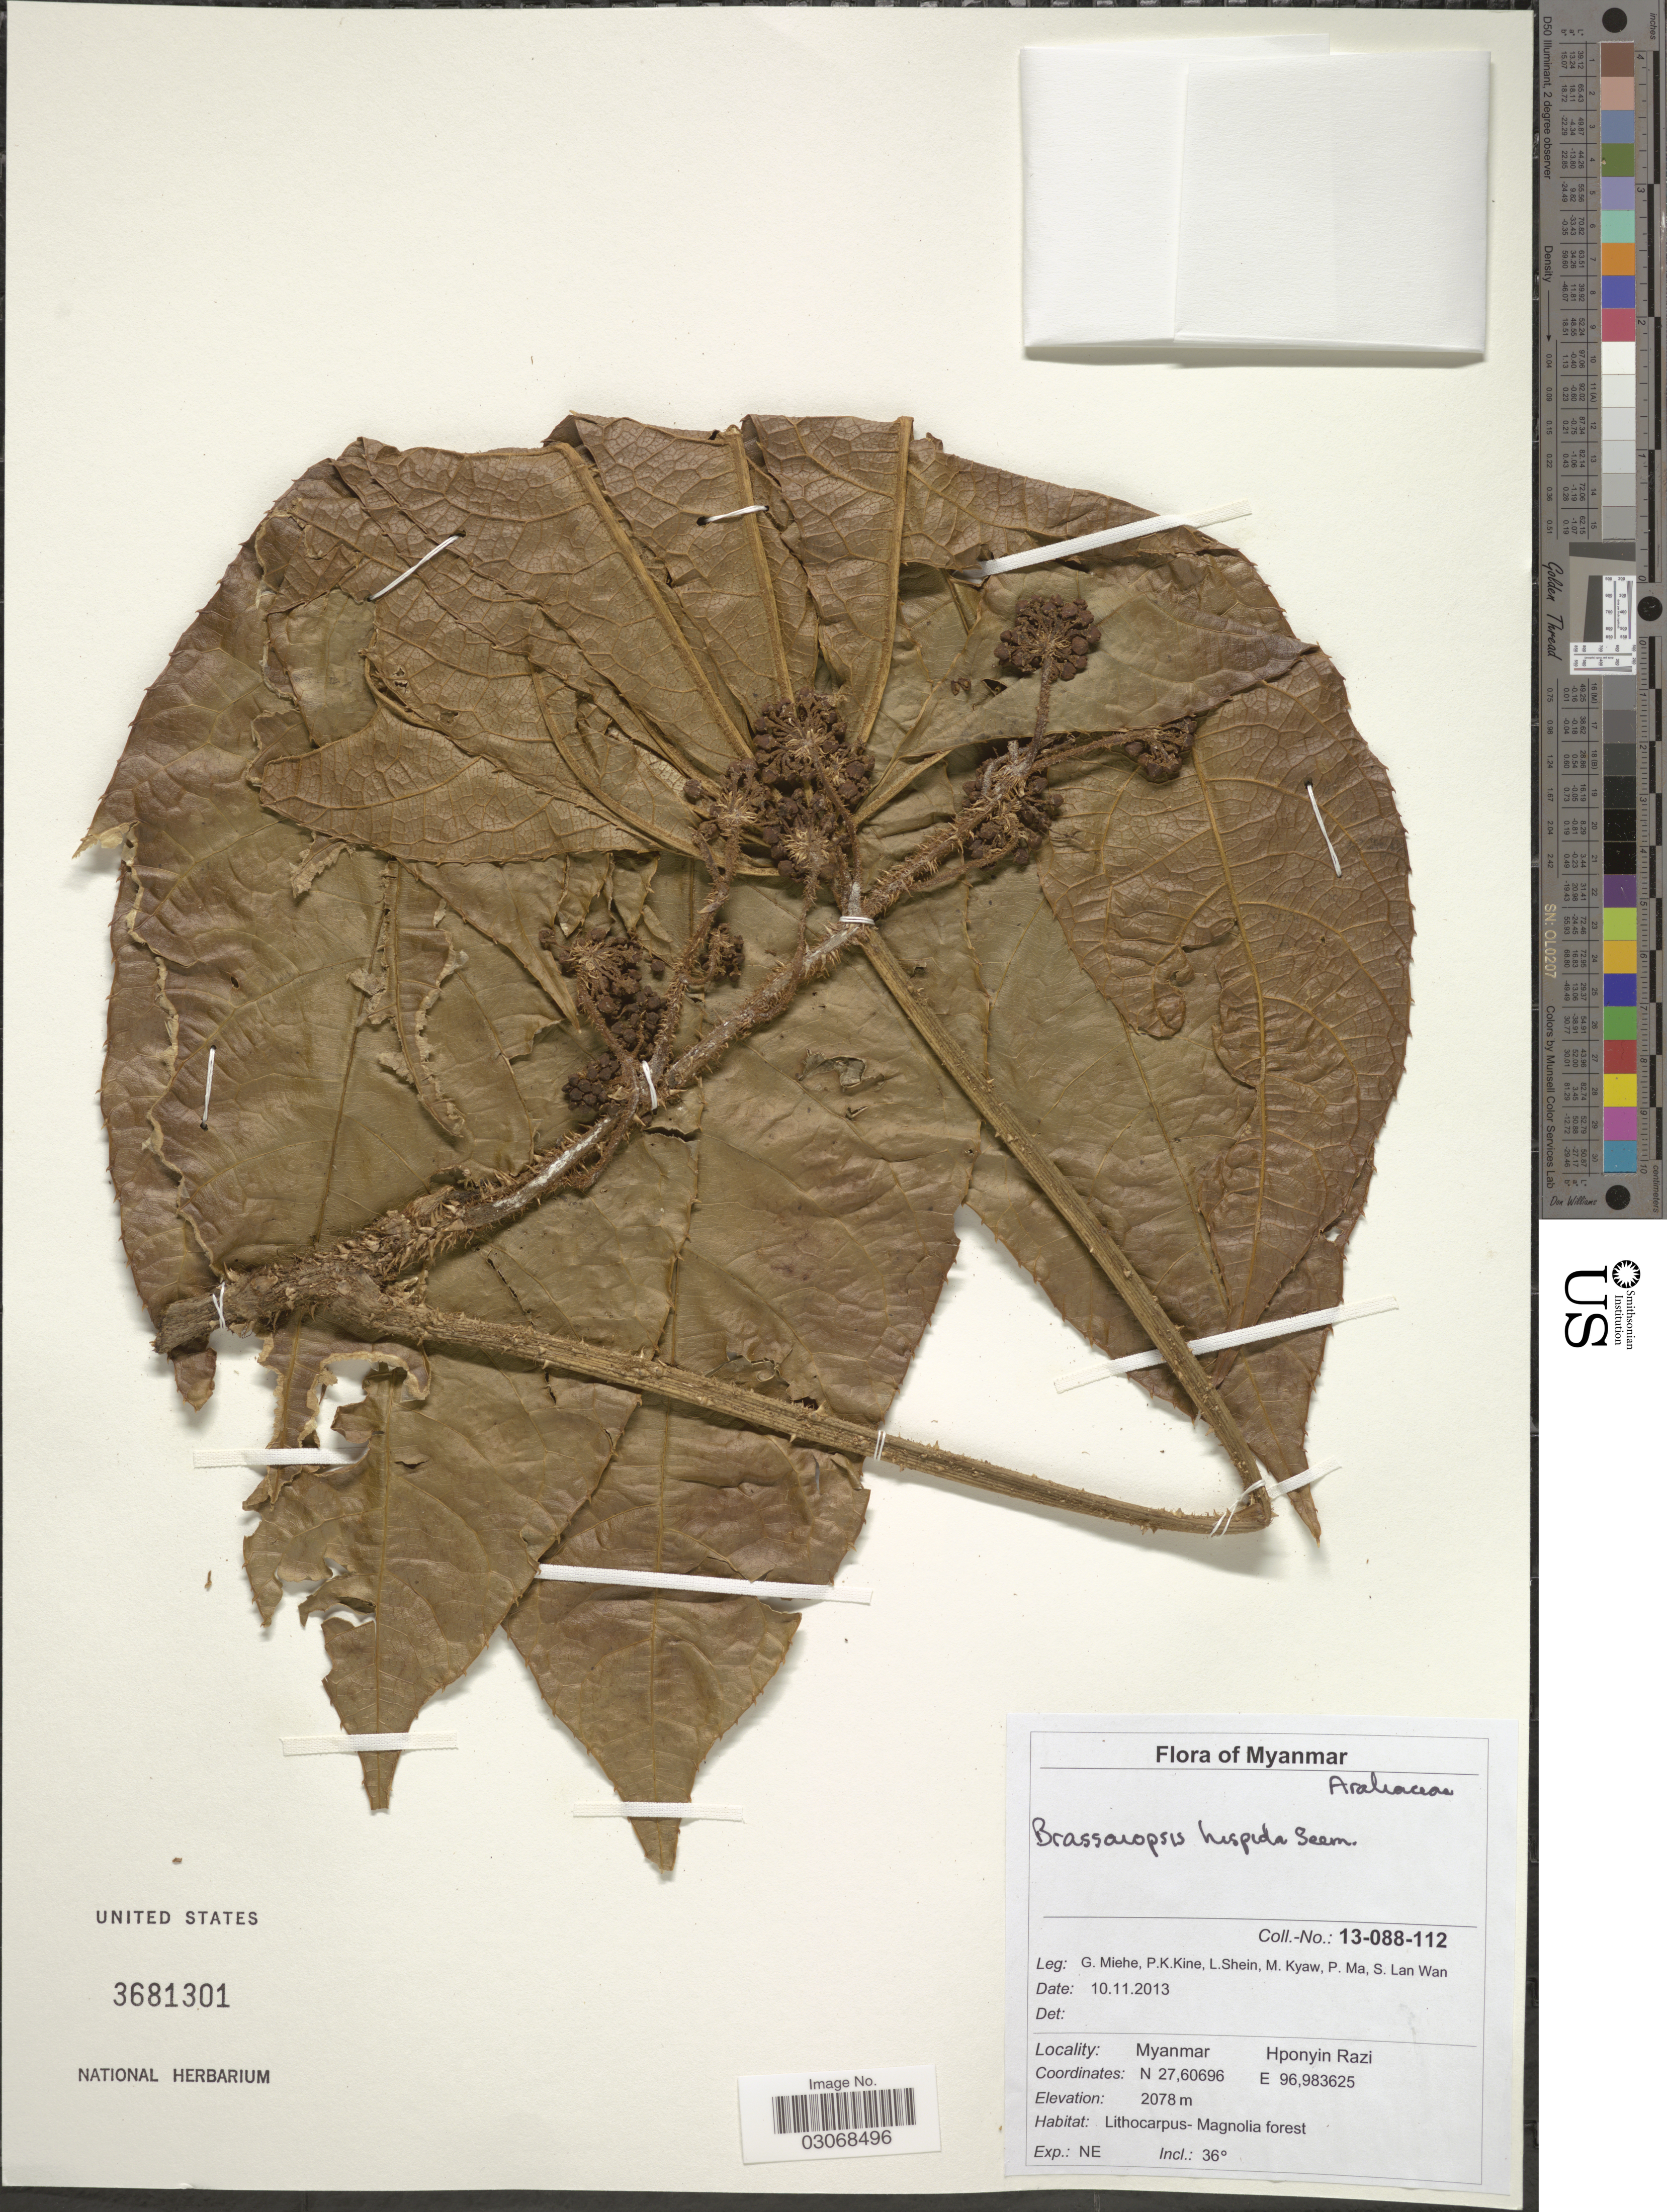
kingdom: Plantae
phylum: Tracheophyta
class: Magnoliopsida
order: Apiales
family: Araliaceae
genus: Brassaiopsis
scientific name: Brassaiopsis hispida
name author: Seem.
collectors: G. Miehe, P. Kine, L. Shein, M. Kyaw & et al.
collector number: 13-088-112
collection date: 2013-12-10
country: Myanmar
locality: Hponyin Razi.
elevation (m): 2078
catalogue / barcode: US 3681301